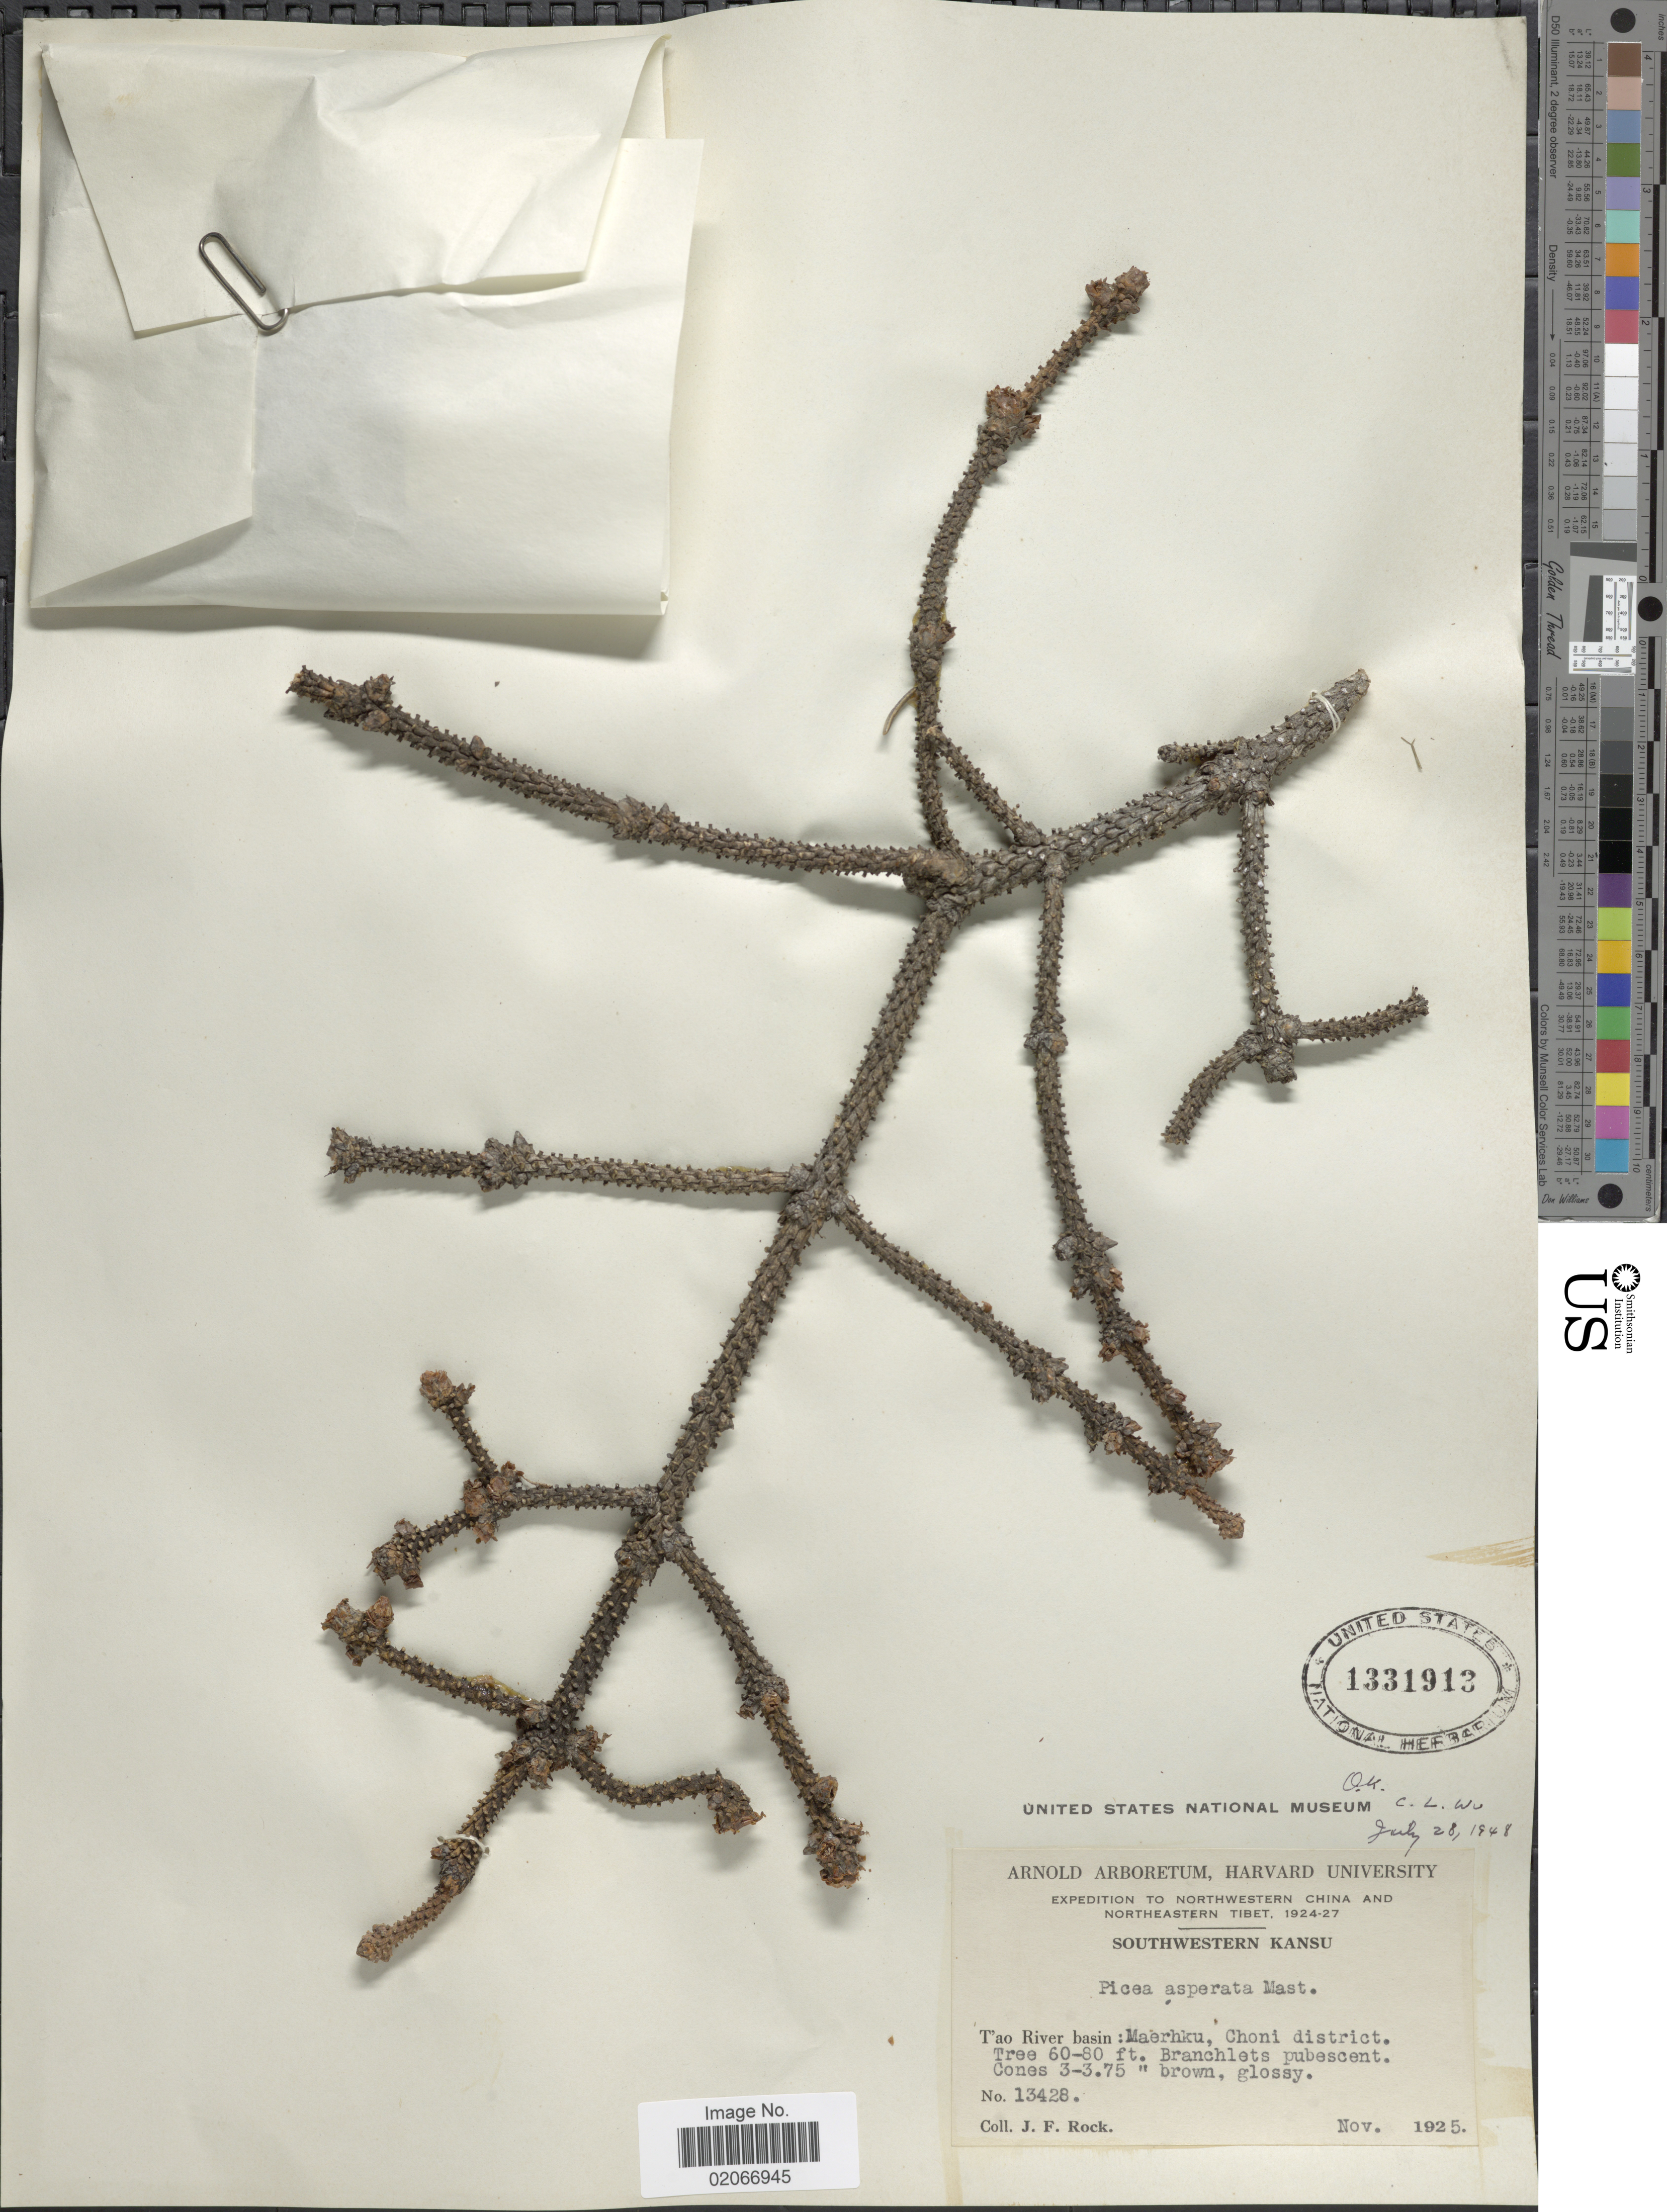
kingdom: Plantae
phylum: Tracheophyta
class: Pinopsida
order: Pinales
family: Pinaceae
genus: Picea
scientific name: Picea asperata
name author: Mast.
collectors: J. Rock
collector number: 13428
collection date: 1925-11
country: China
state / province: Gansu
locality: Northwestern China and Northeastern Tibet. Southwestern Kansu, T'ao River basin: Maerhku, Choni District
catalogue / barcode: US 1331913